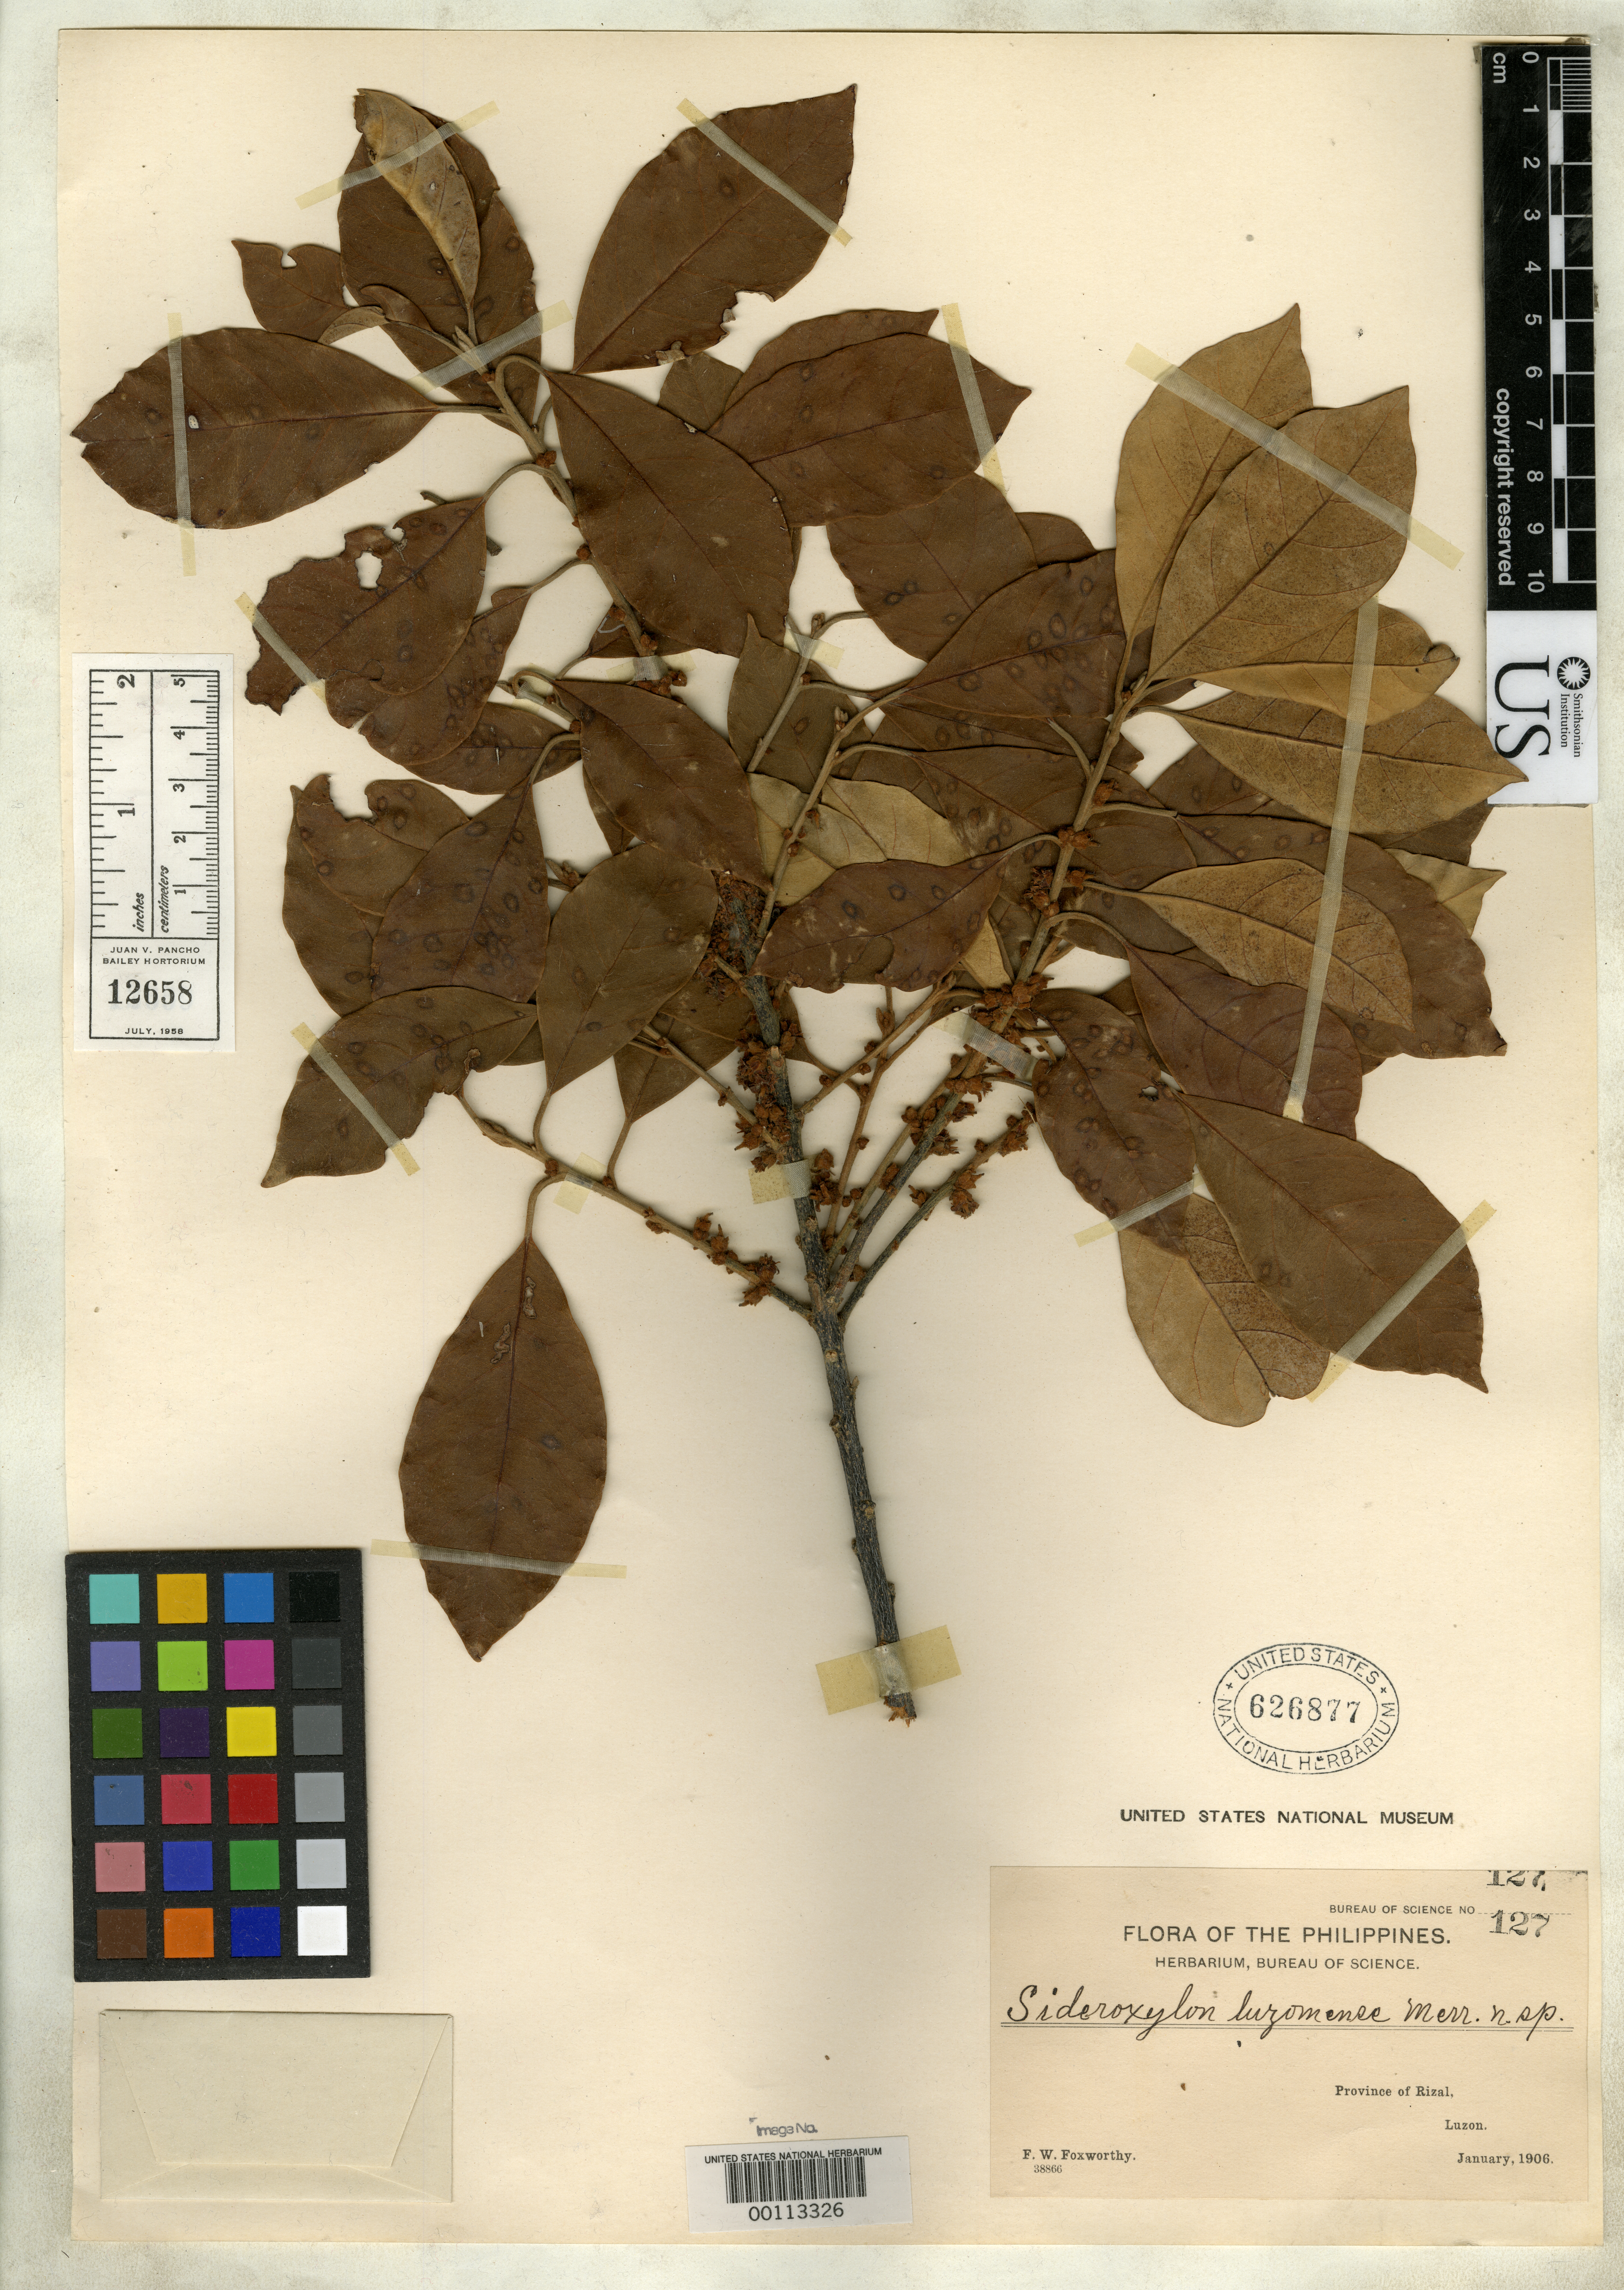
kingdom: Plantae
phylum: Tracheophyta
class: Magnoliopsida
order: Ericales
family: Sapotaceae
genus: Sideroxylon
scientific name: Sideroxylon luzoniense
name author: Merr.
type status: Isotype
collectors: F. W. Foxworthy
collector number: Bur. Sci. 127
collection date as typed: Jan 1906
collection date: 1906-01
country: Philippines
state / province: Calabarzon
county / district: Rizal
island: Luzon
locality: Mt. Kayspot.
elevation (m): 700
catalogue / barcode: US 626877